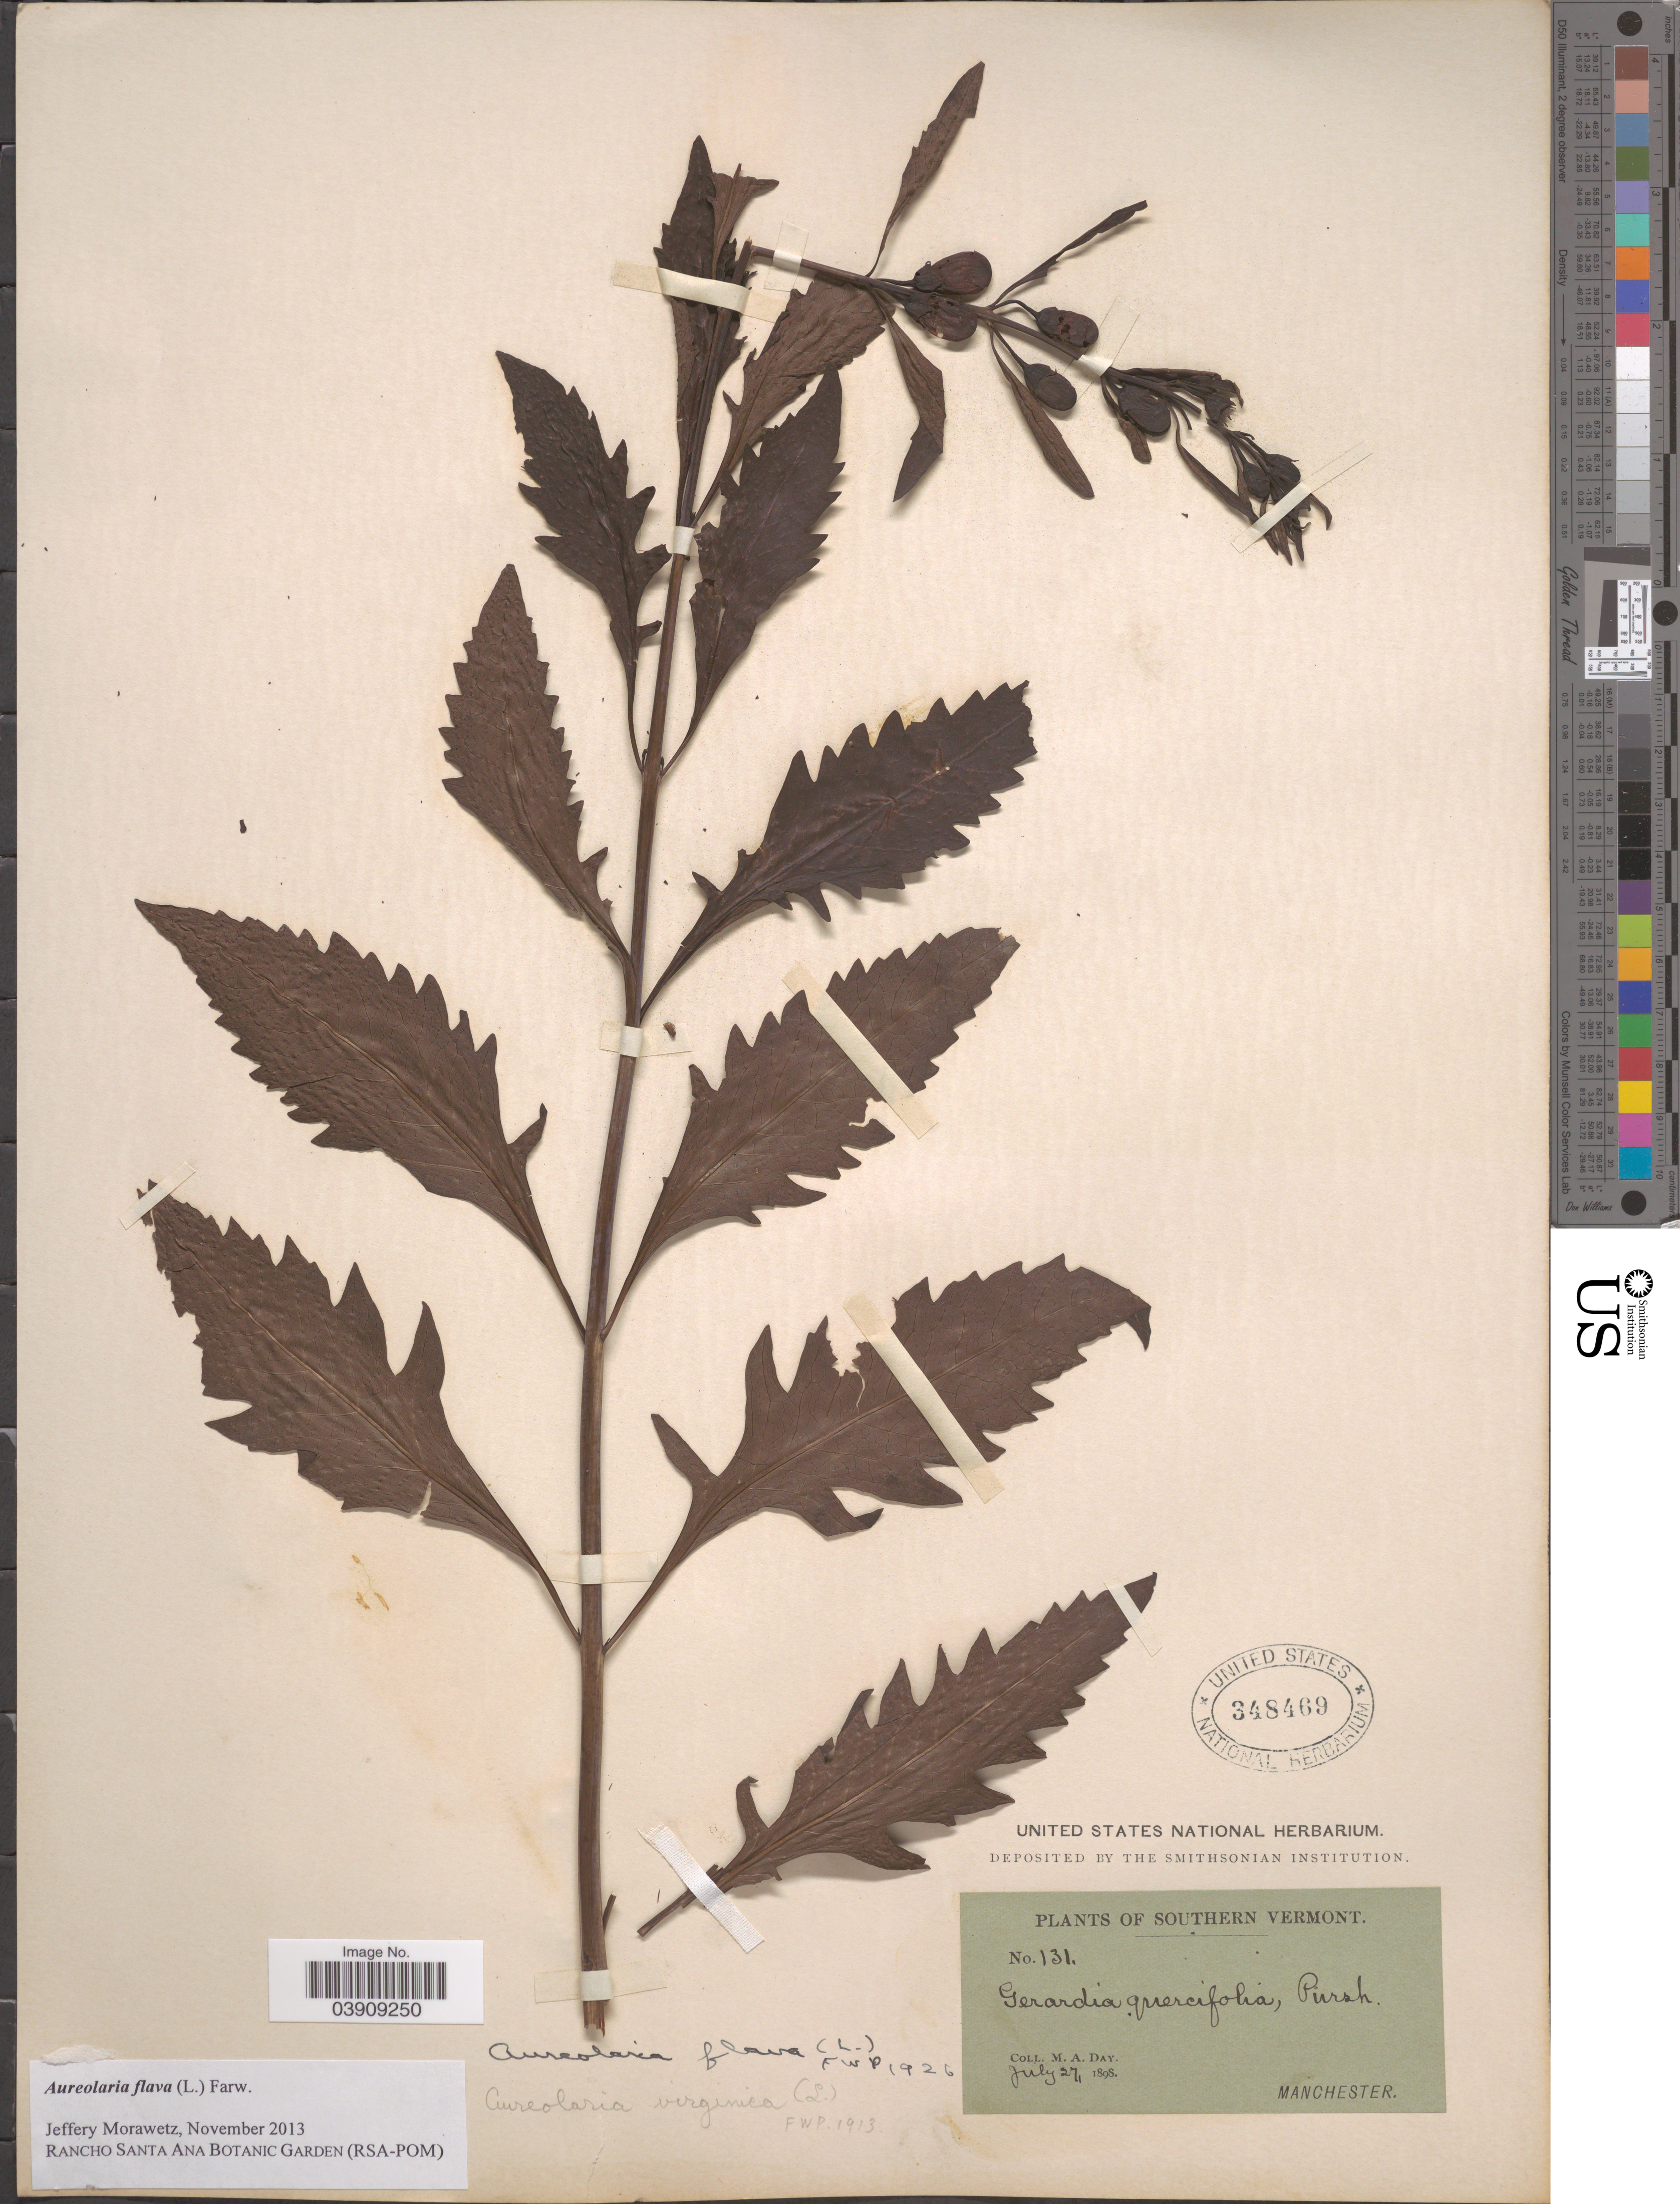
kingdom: Plantae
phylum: Tracheophyta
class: Magnoliopsida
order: Lamiales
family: Orobanchaceae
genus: Aureolaria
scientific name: Aureolaria flava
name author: (L.) Farw.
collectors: M. Day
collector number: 131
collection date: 1898-07-27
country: United States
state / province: Vermont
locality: Southern Vermont. Manchester.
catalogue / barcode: US 348469